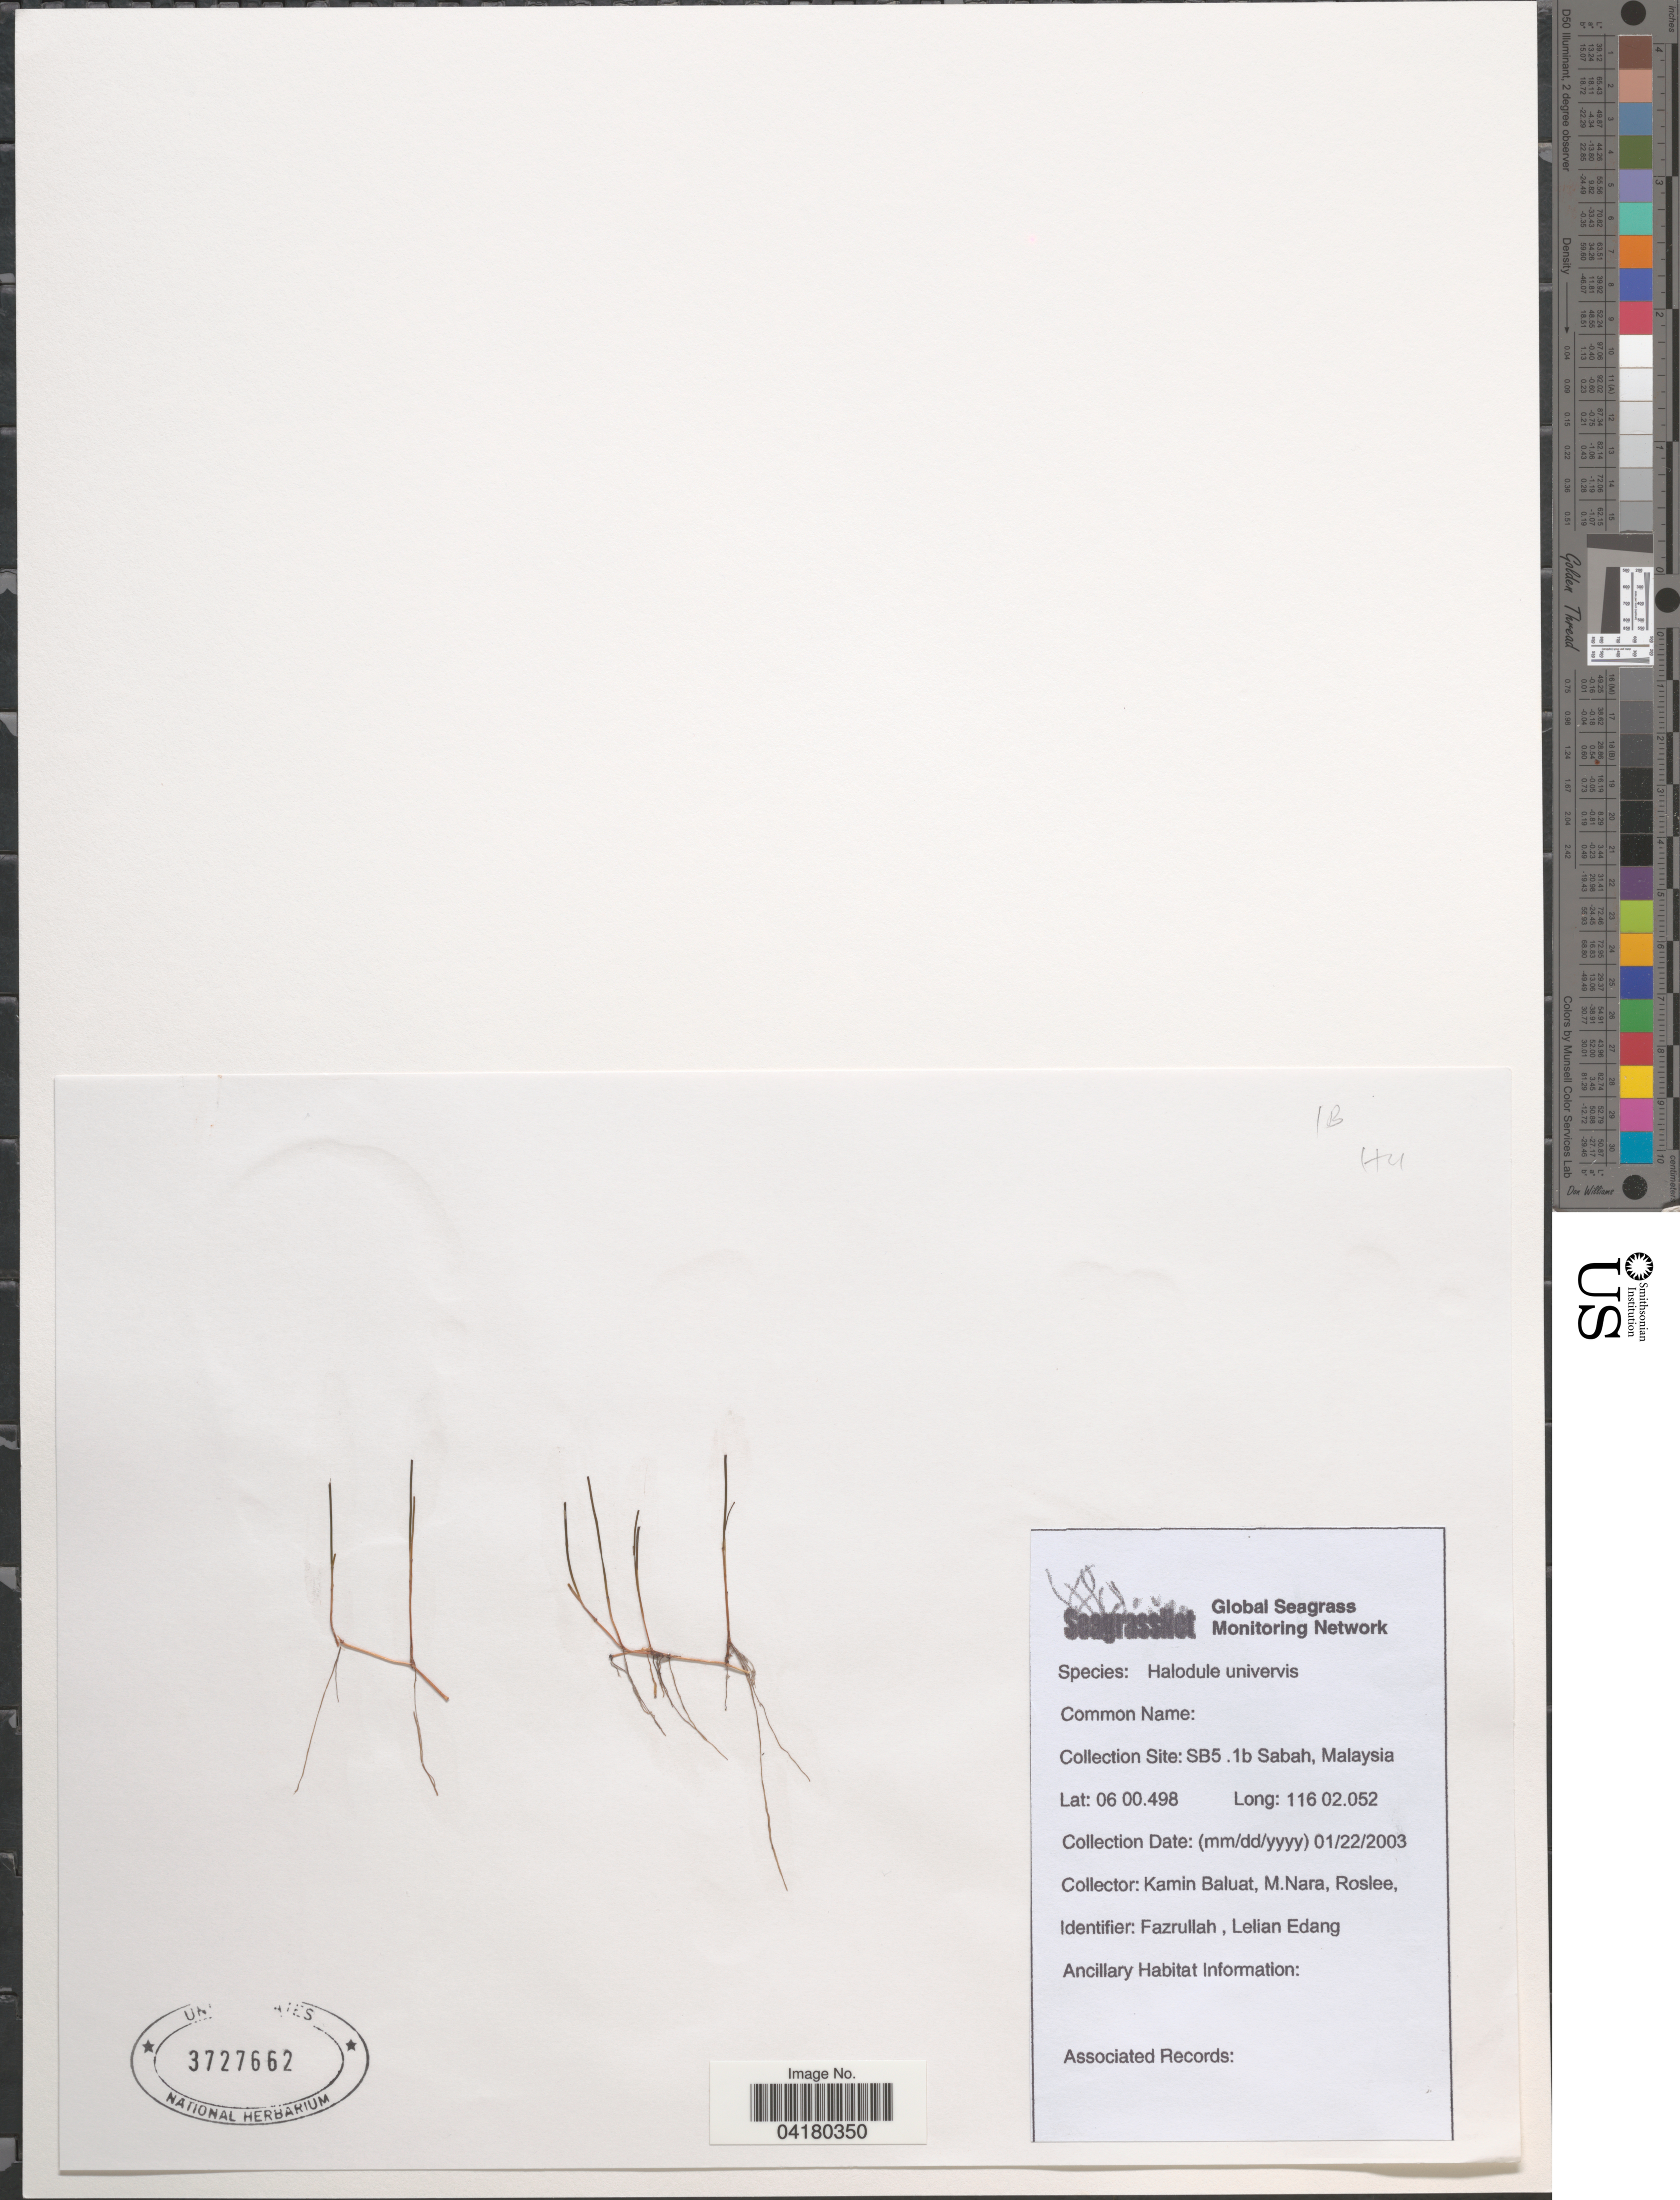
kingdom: Plantae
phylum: Tracheophyta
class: Liliopsida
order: Alismatales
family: Cymodoceaceae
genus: Halodule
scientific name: Halodule uninervis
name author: (Forssk.) Asch.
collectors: K. Baluat, M. Nara & Roslee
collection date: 2003-01-22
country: Malaysia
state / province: Sabah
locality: SB5. 1b.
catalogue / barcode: US 3727662